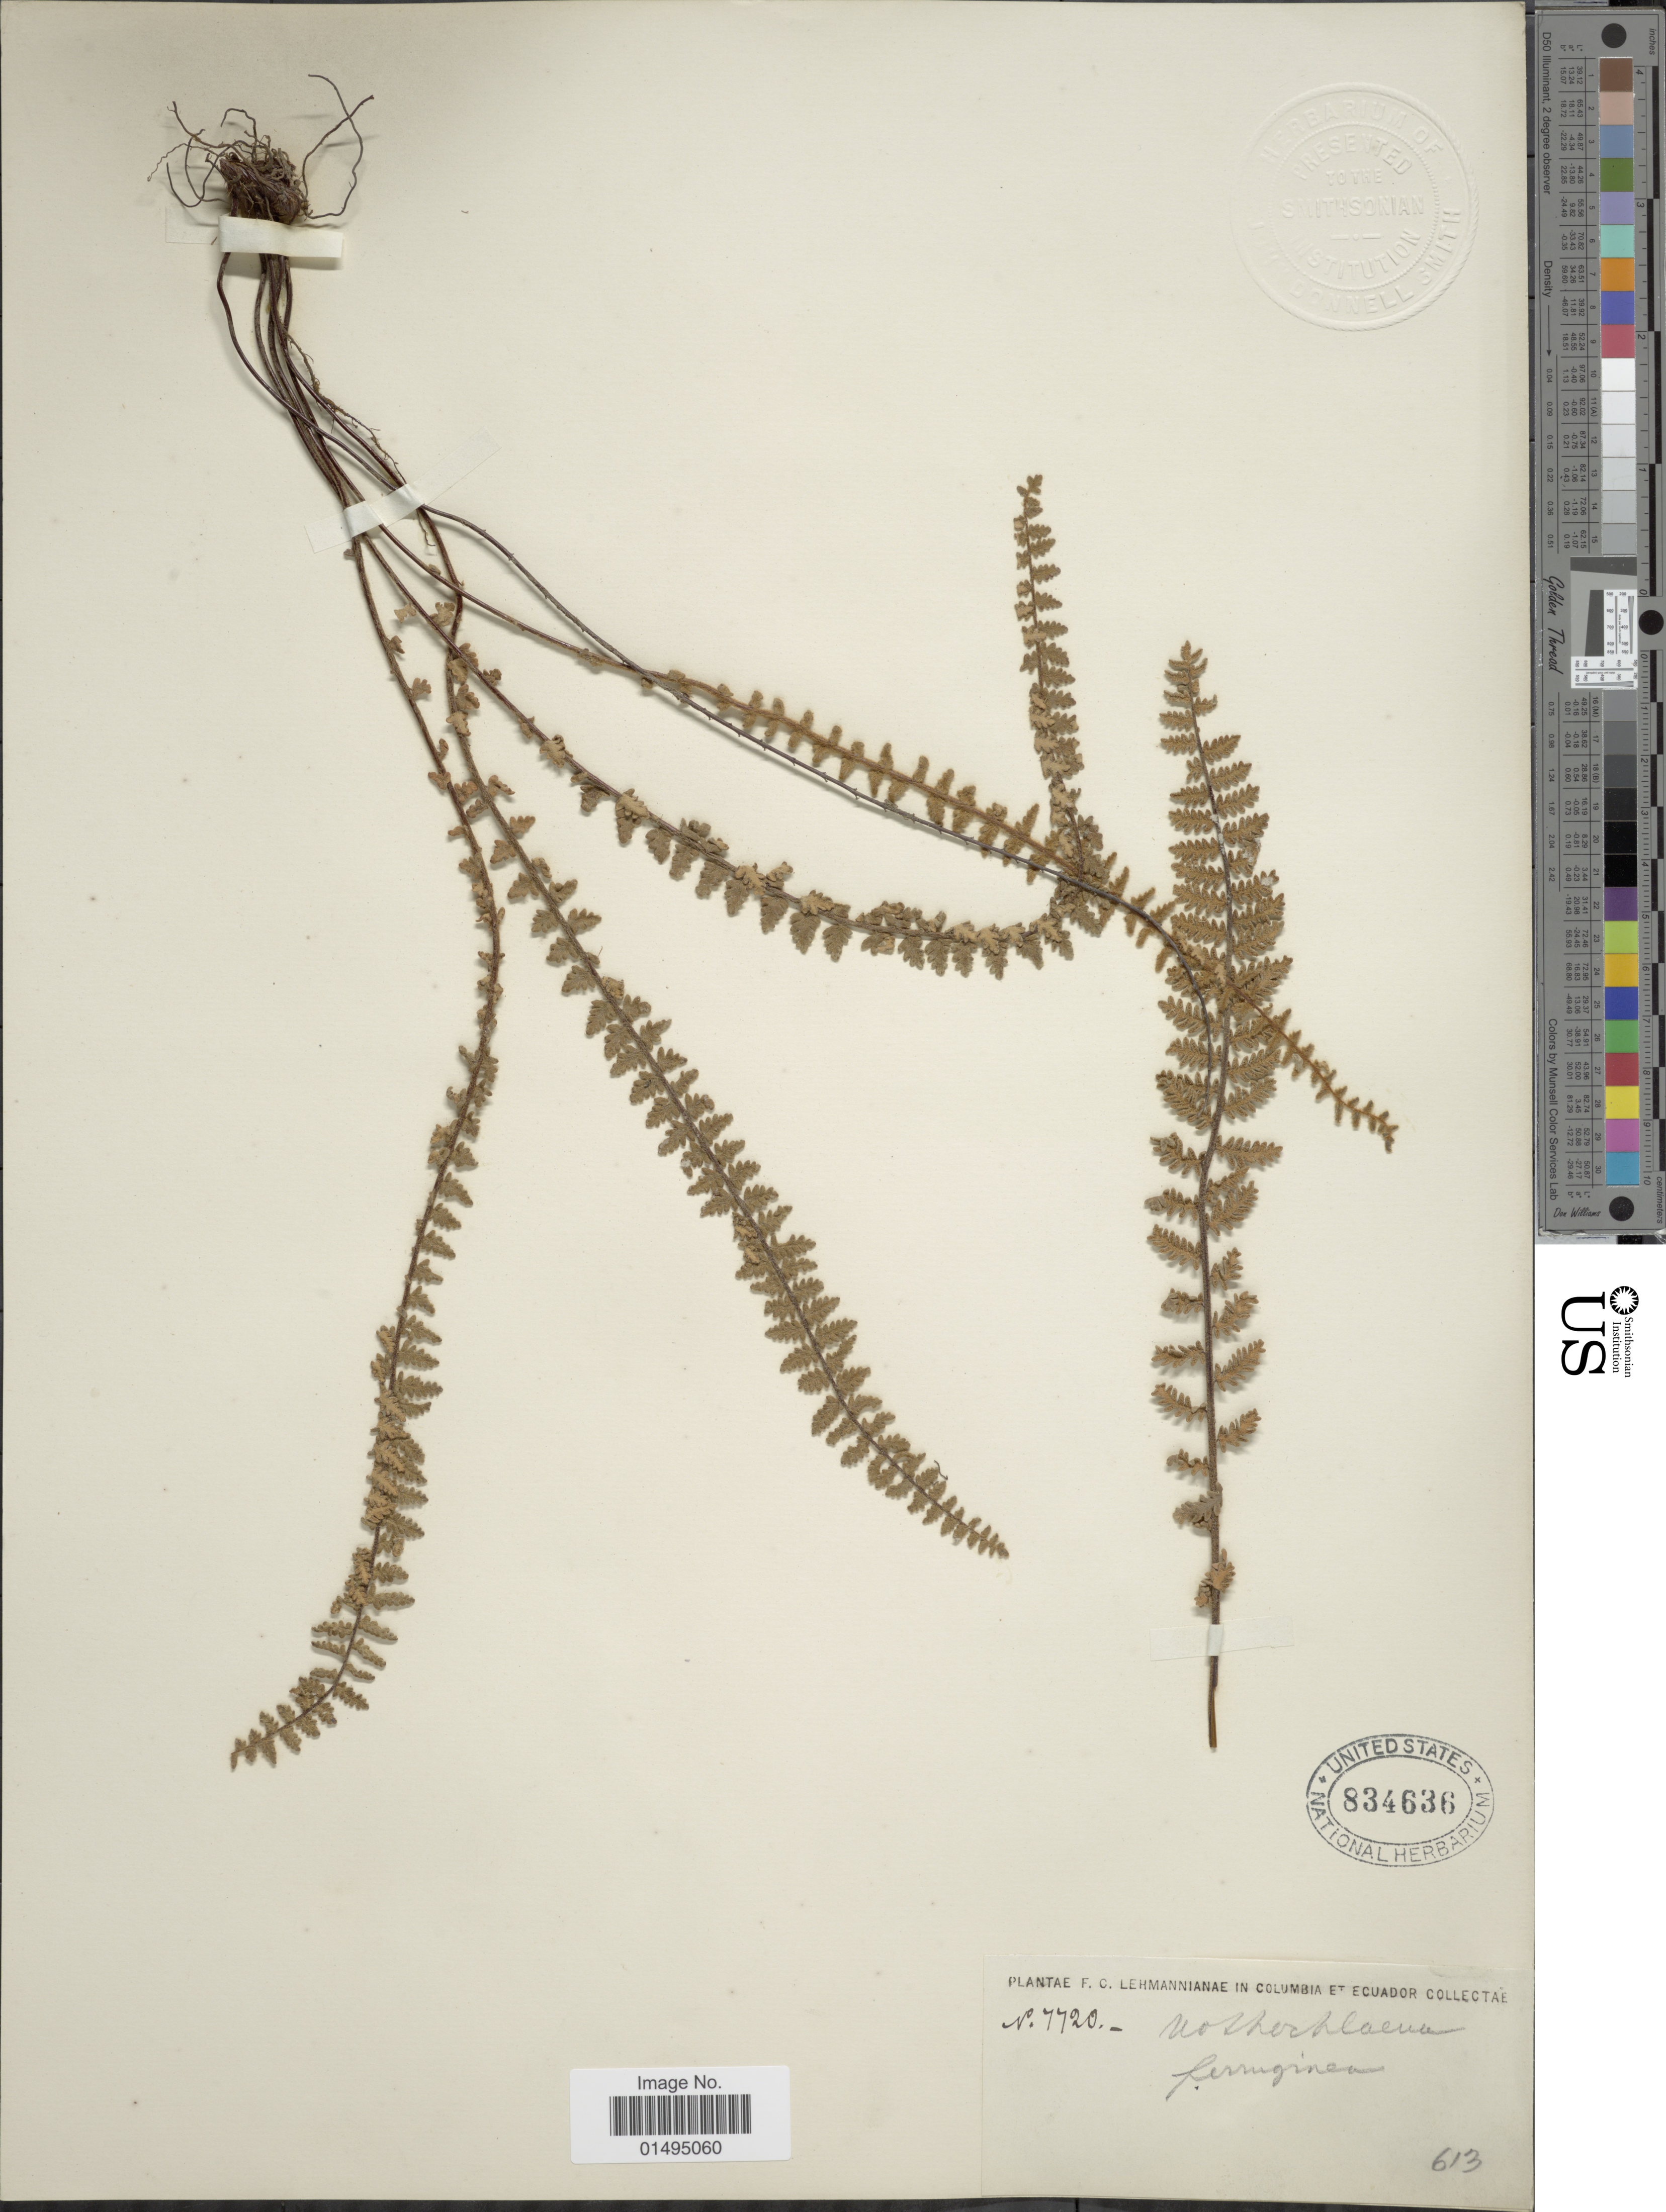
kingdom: Plantae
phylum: Tracheophyta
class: Polypodiopsida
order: Polypodiales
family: Pteridaceae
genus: Myriopteris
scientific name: Myriopteris aurea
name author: (Poir.) Grusz & Windham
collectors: F. C. Lehmann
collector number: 7720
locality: In Columbia et Ecuador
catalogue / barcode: US 834636